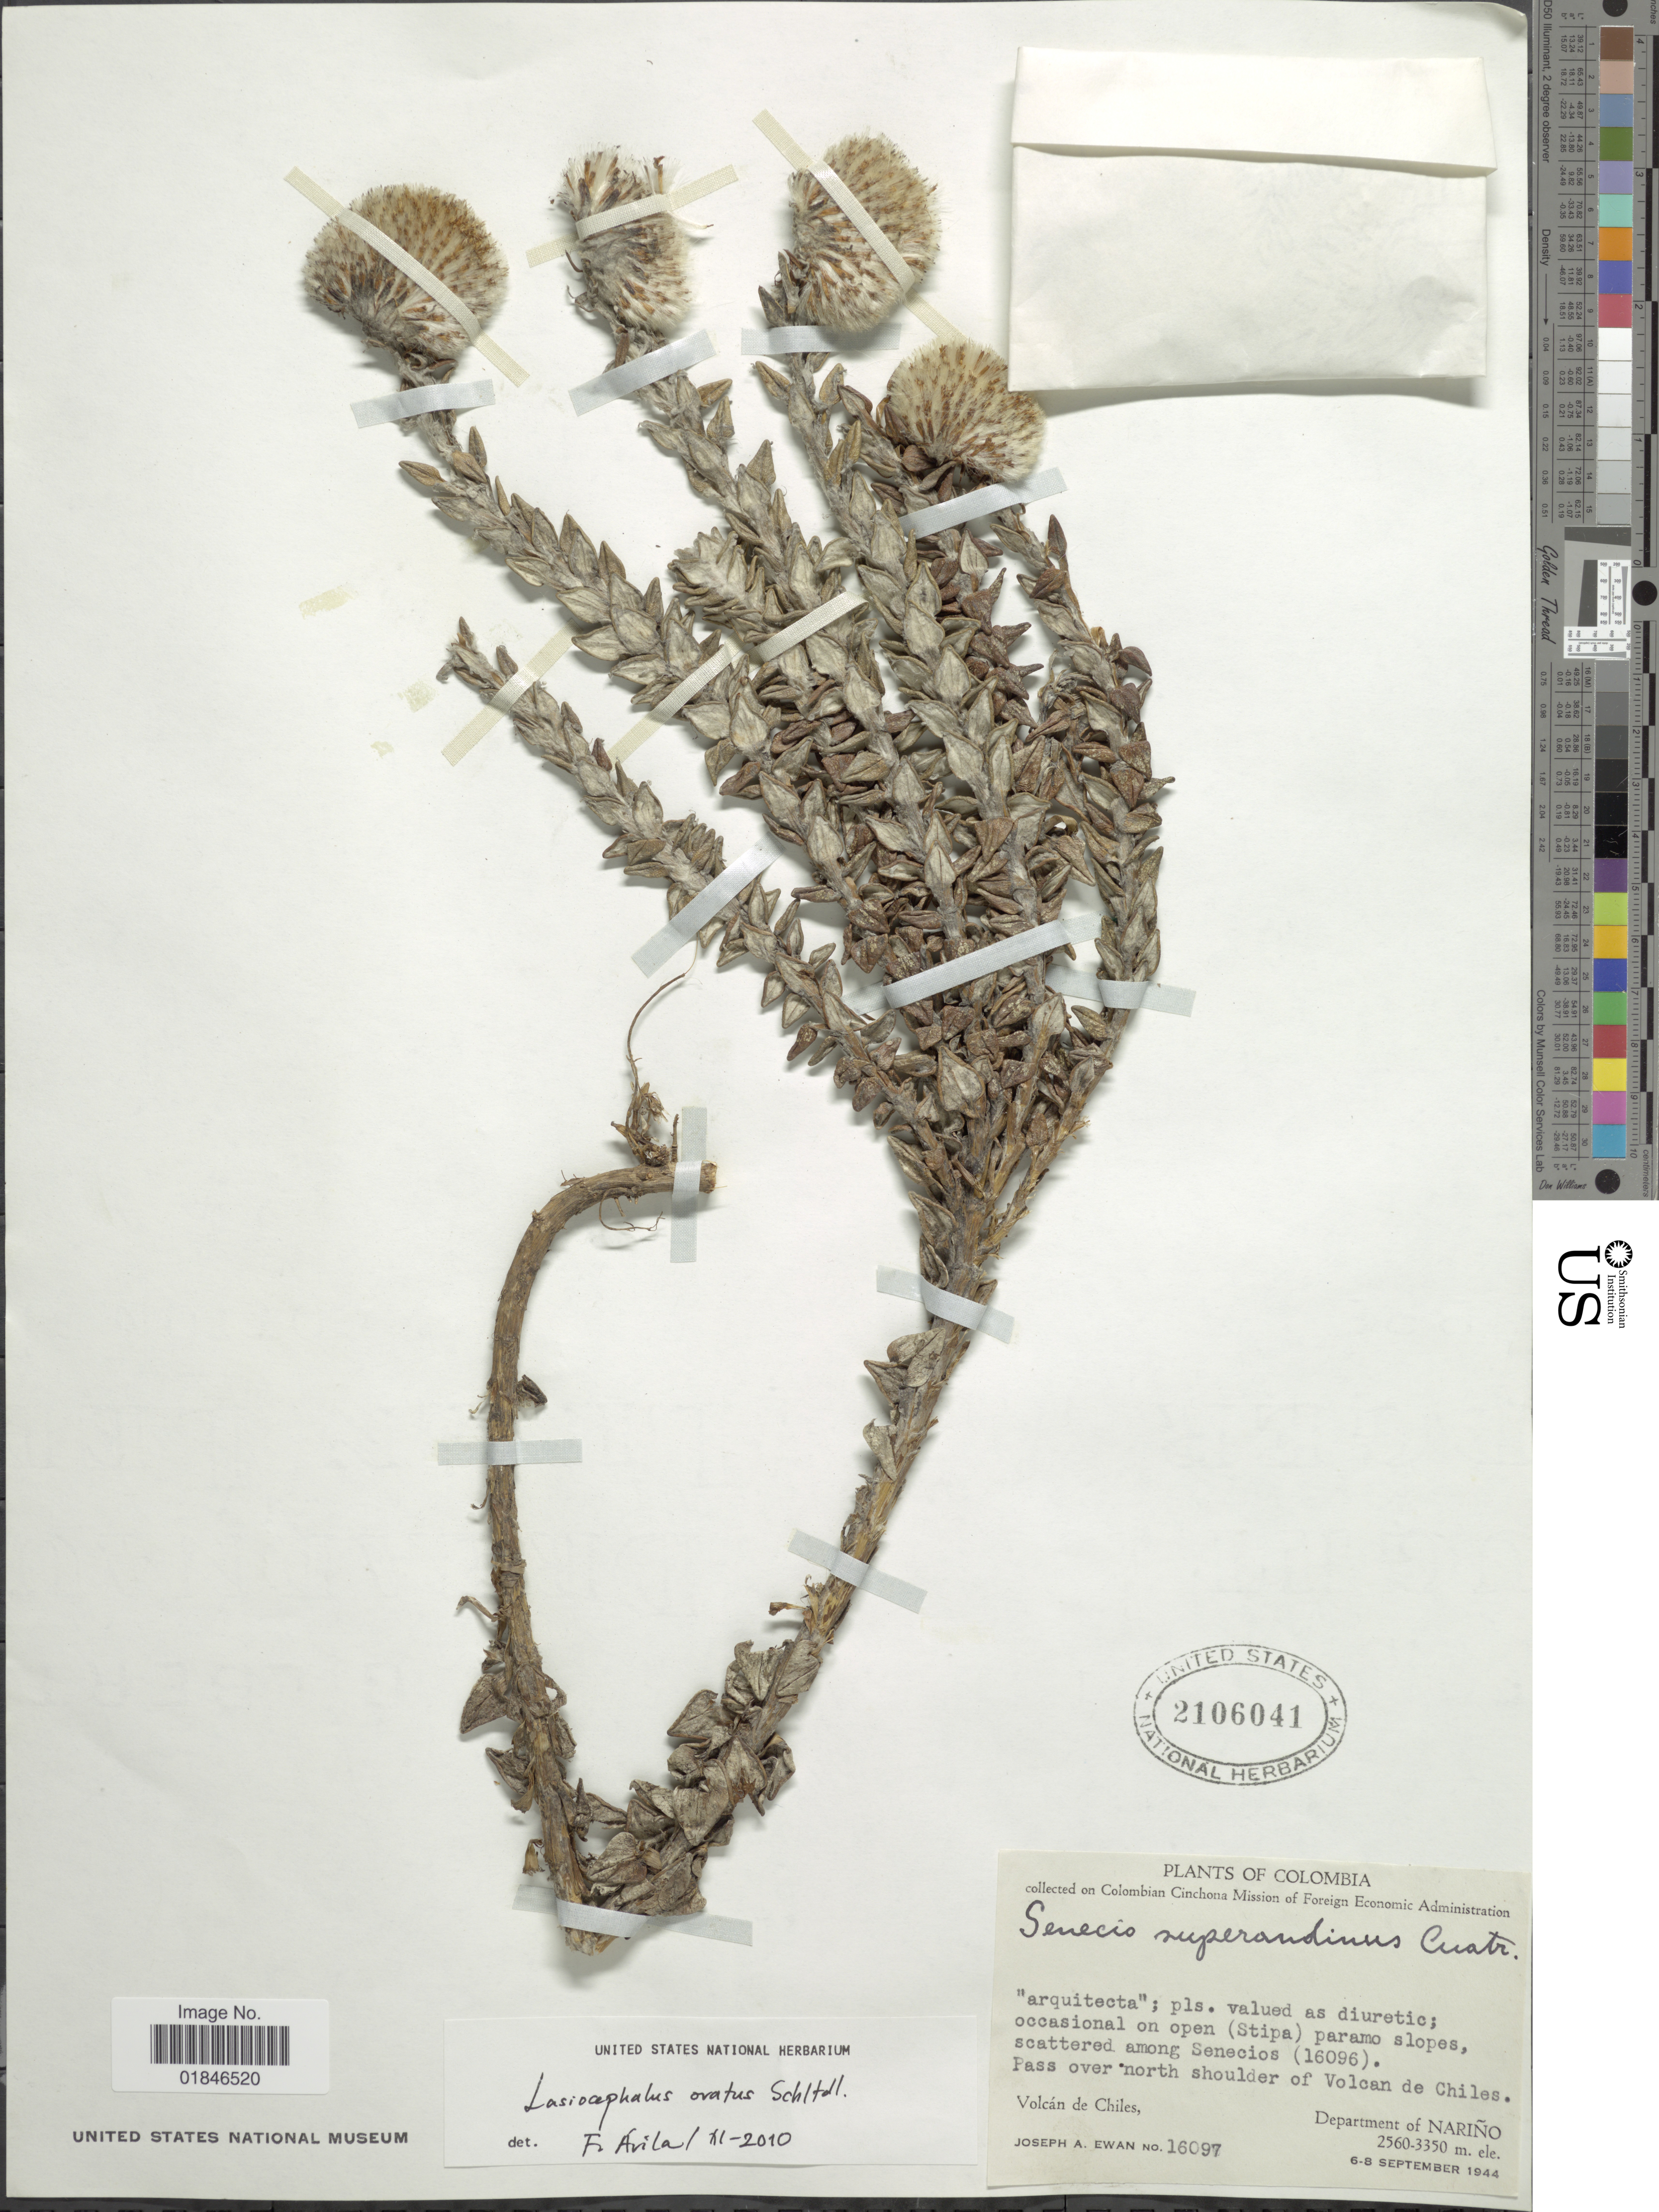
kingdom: Plantae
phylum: Tracheophyta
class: Magnoliopsida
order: Asterales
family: Asteraceae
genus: Senecio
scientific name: Senecio superandinus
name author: Cuatrec.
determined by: Salomon, Luciana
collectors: J. A. Ewan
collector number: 16097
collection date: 1944-09-06/1944-09-08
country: Colombia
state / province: Nariño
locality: Pass over north shoulder of Volcan de Chiles. Volcan de Chiles, Department of Narino.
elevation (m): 2560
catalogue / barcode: US 2106041